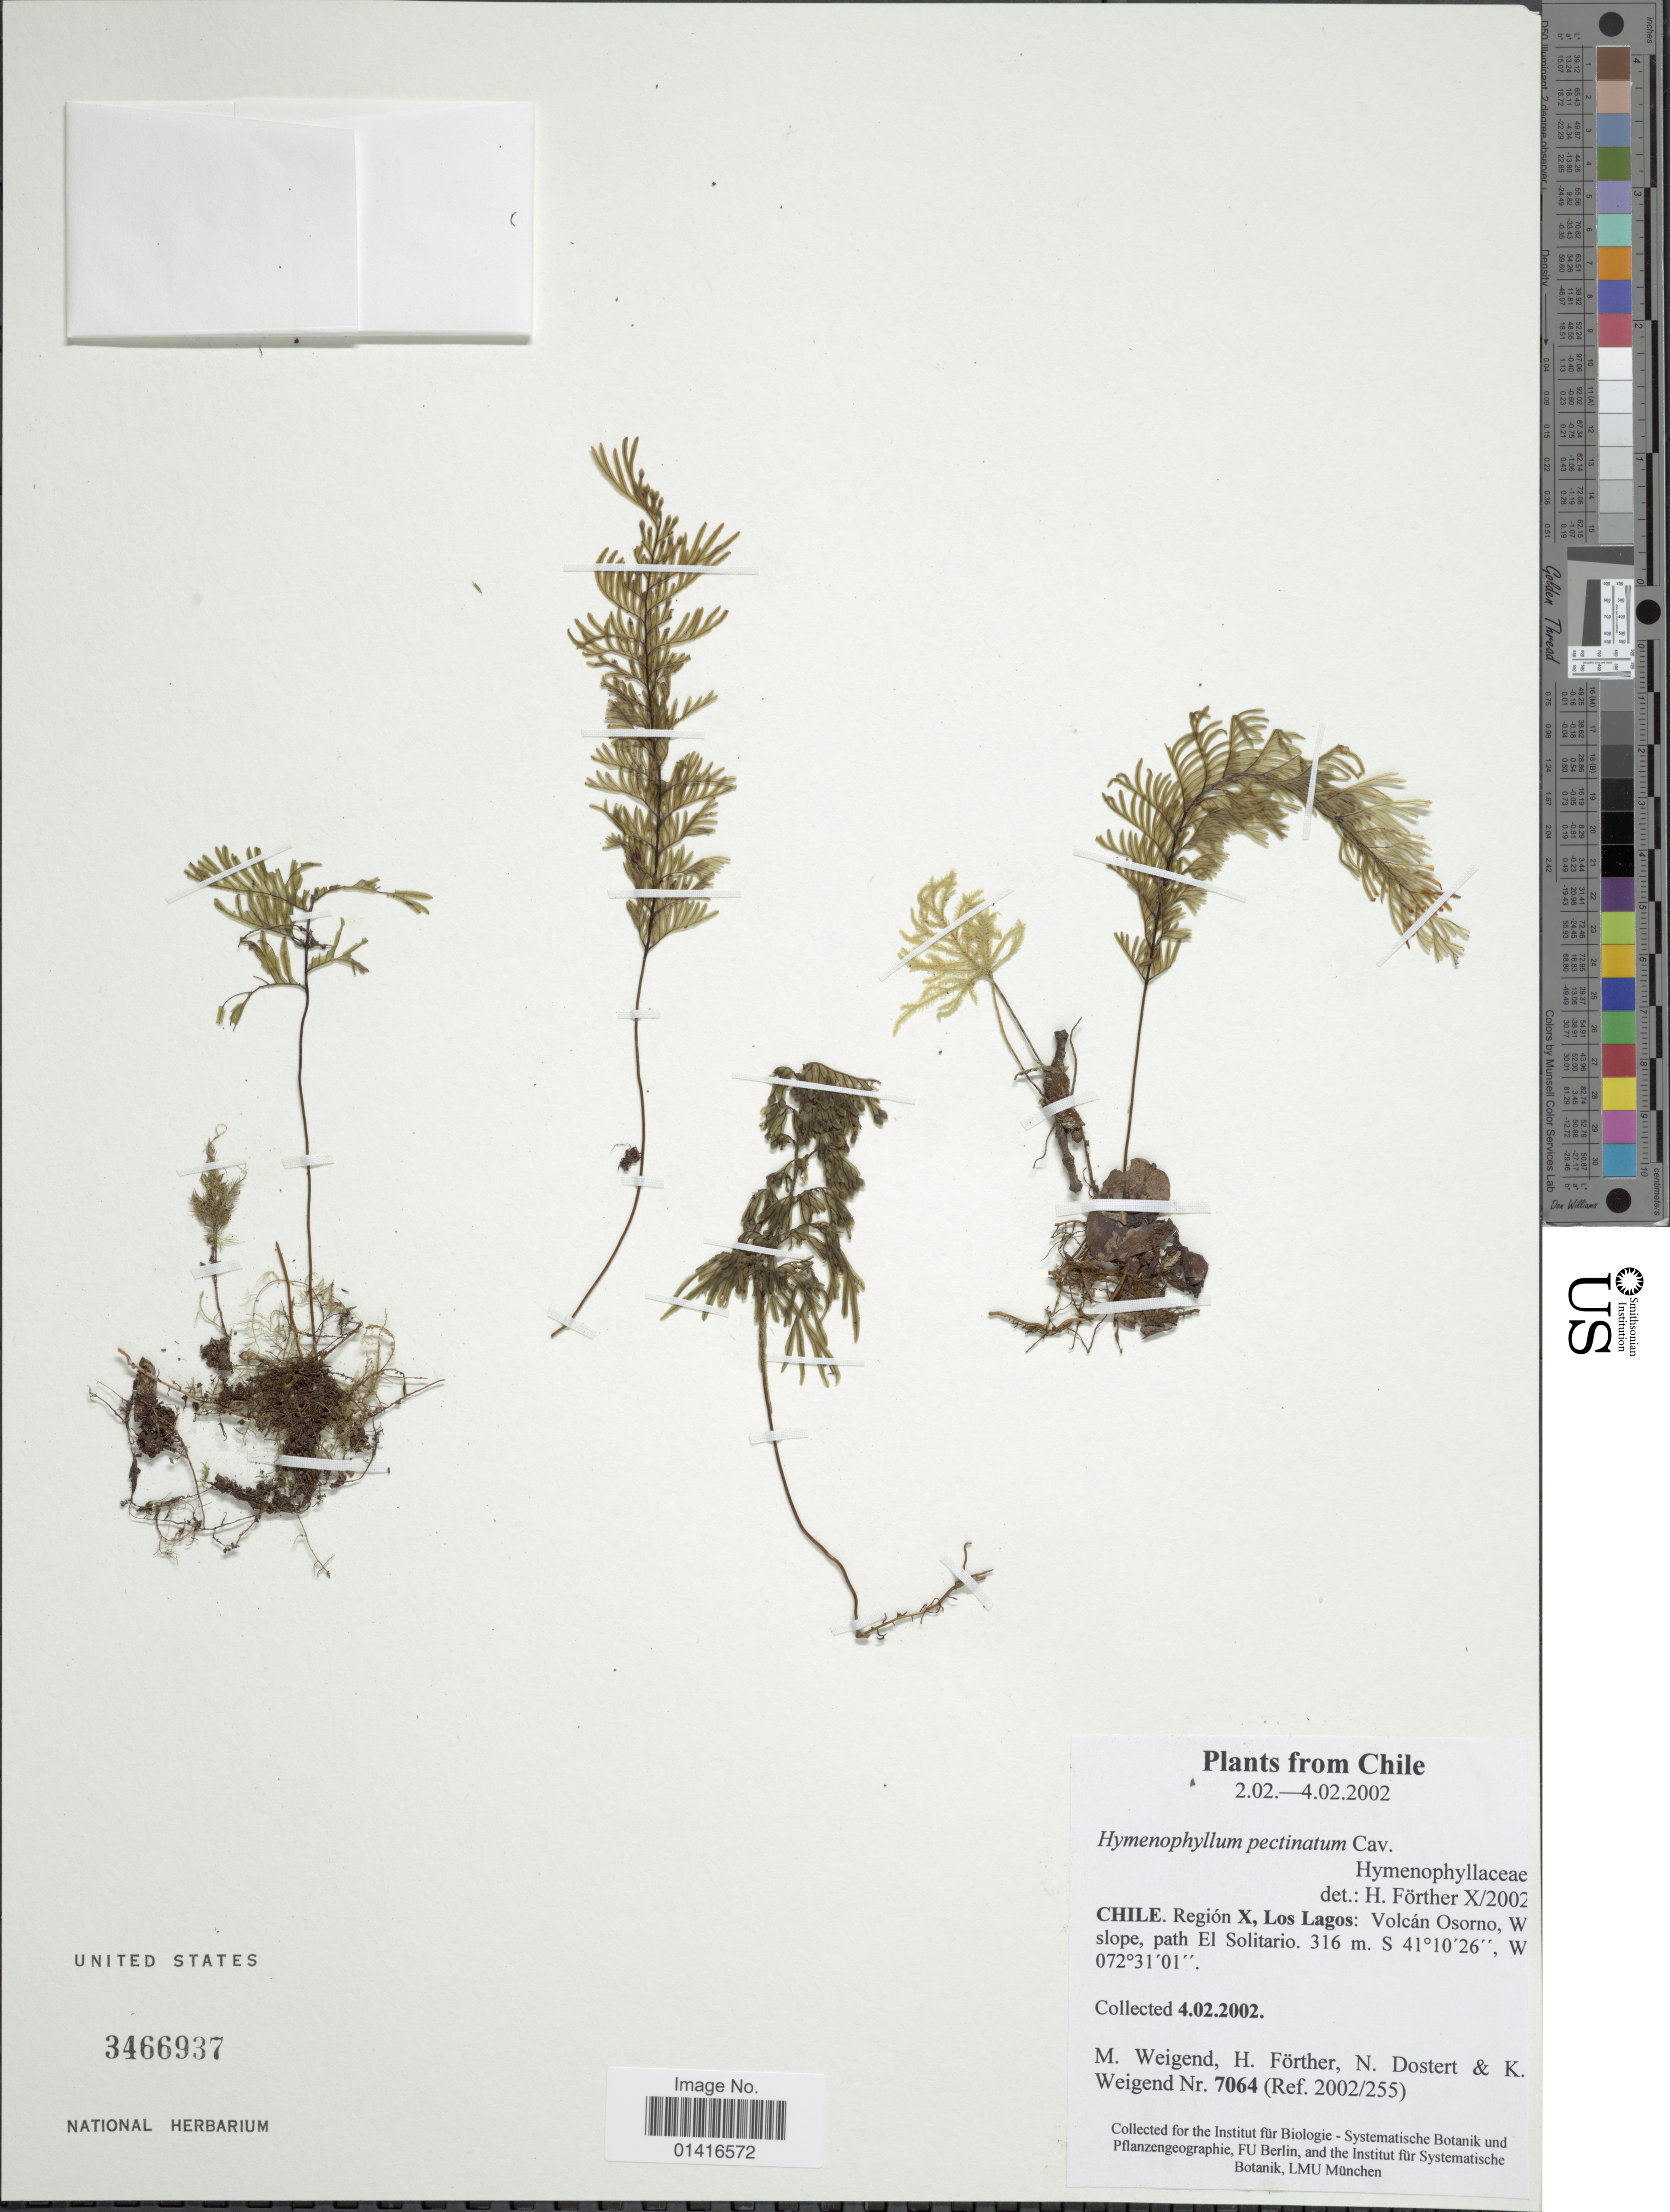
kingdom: Plantae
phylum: Tracheophyta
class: Polypodiopsida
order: Hymenophyllales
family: Hymenophyllaceae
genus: Hymenophyllum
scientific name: Hymenophyllum pectinatum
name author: Cav.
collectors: M. Weigend, H. Förther, N. Dostert & K. Weigend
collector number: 7064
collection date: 2002-02-02/2002-02-04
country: Chile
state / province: Los Lagos (X)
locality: Región X: Volcán Osorno, W. slope, path El Solitario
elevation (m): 316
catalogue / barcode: US 3466937